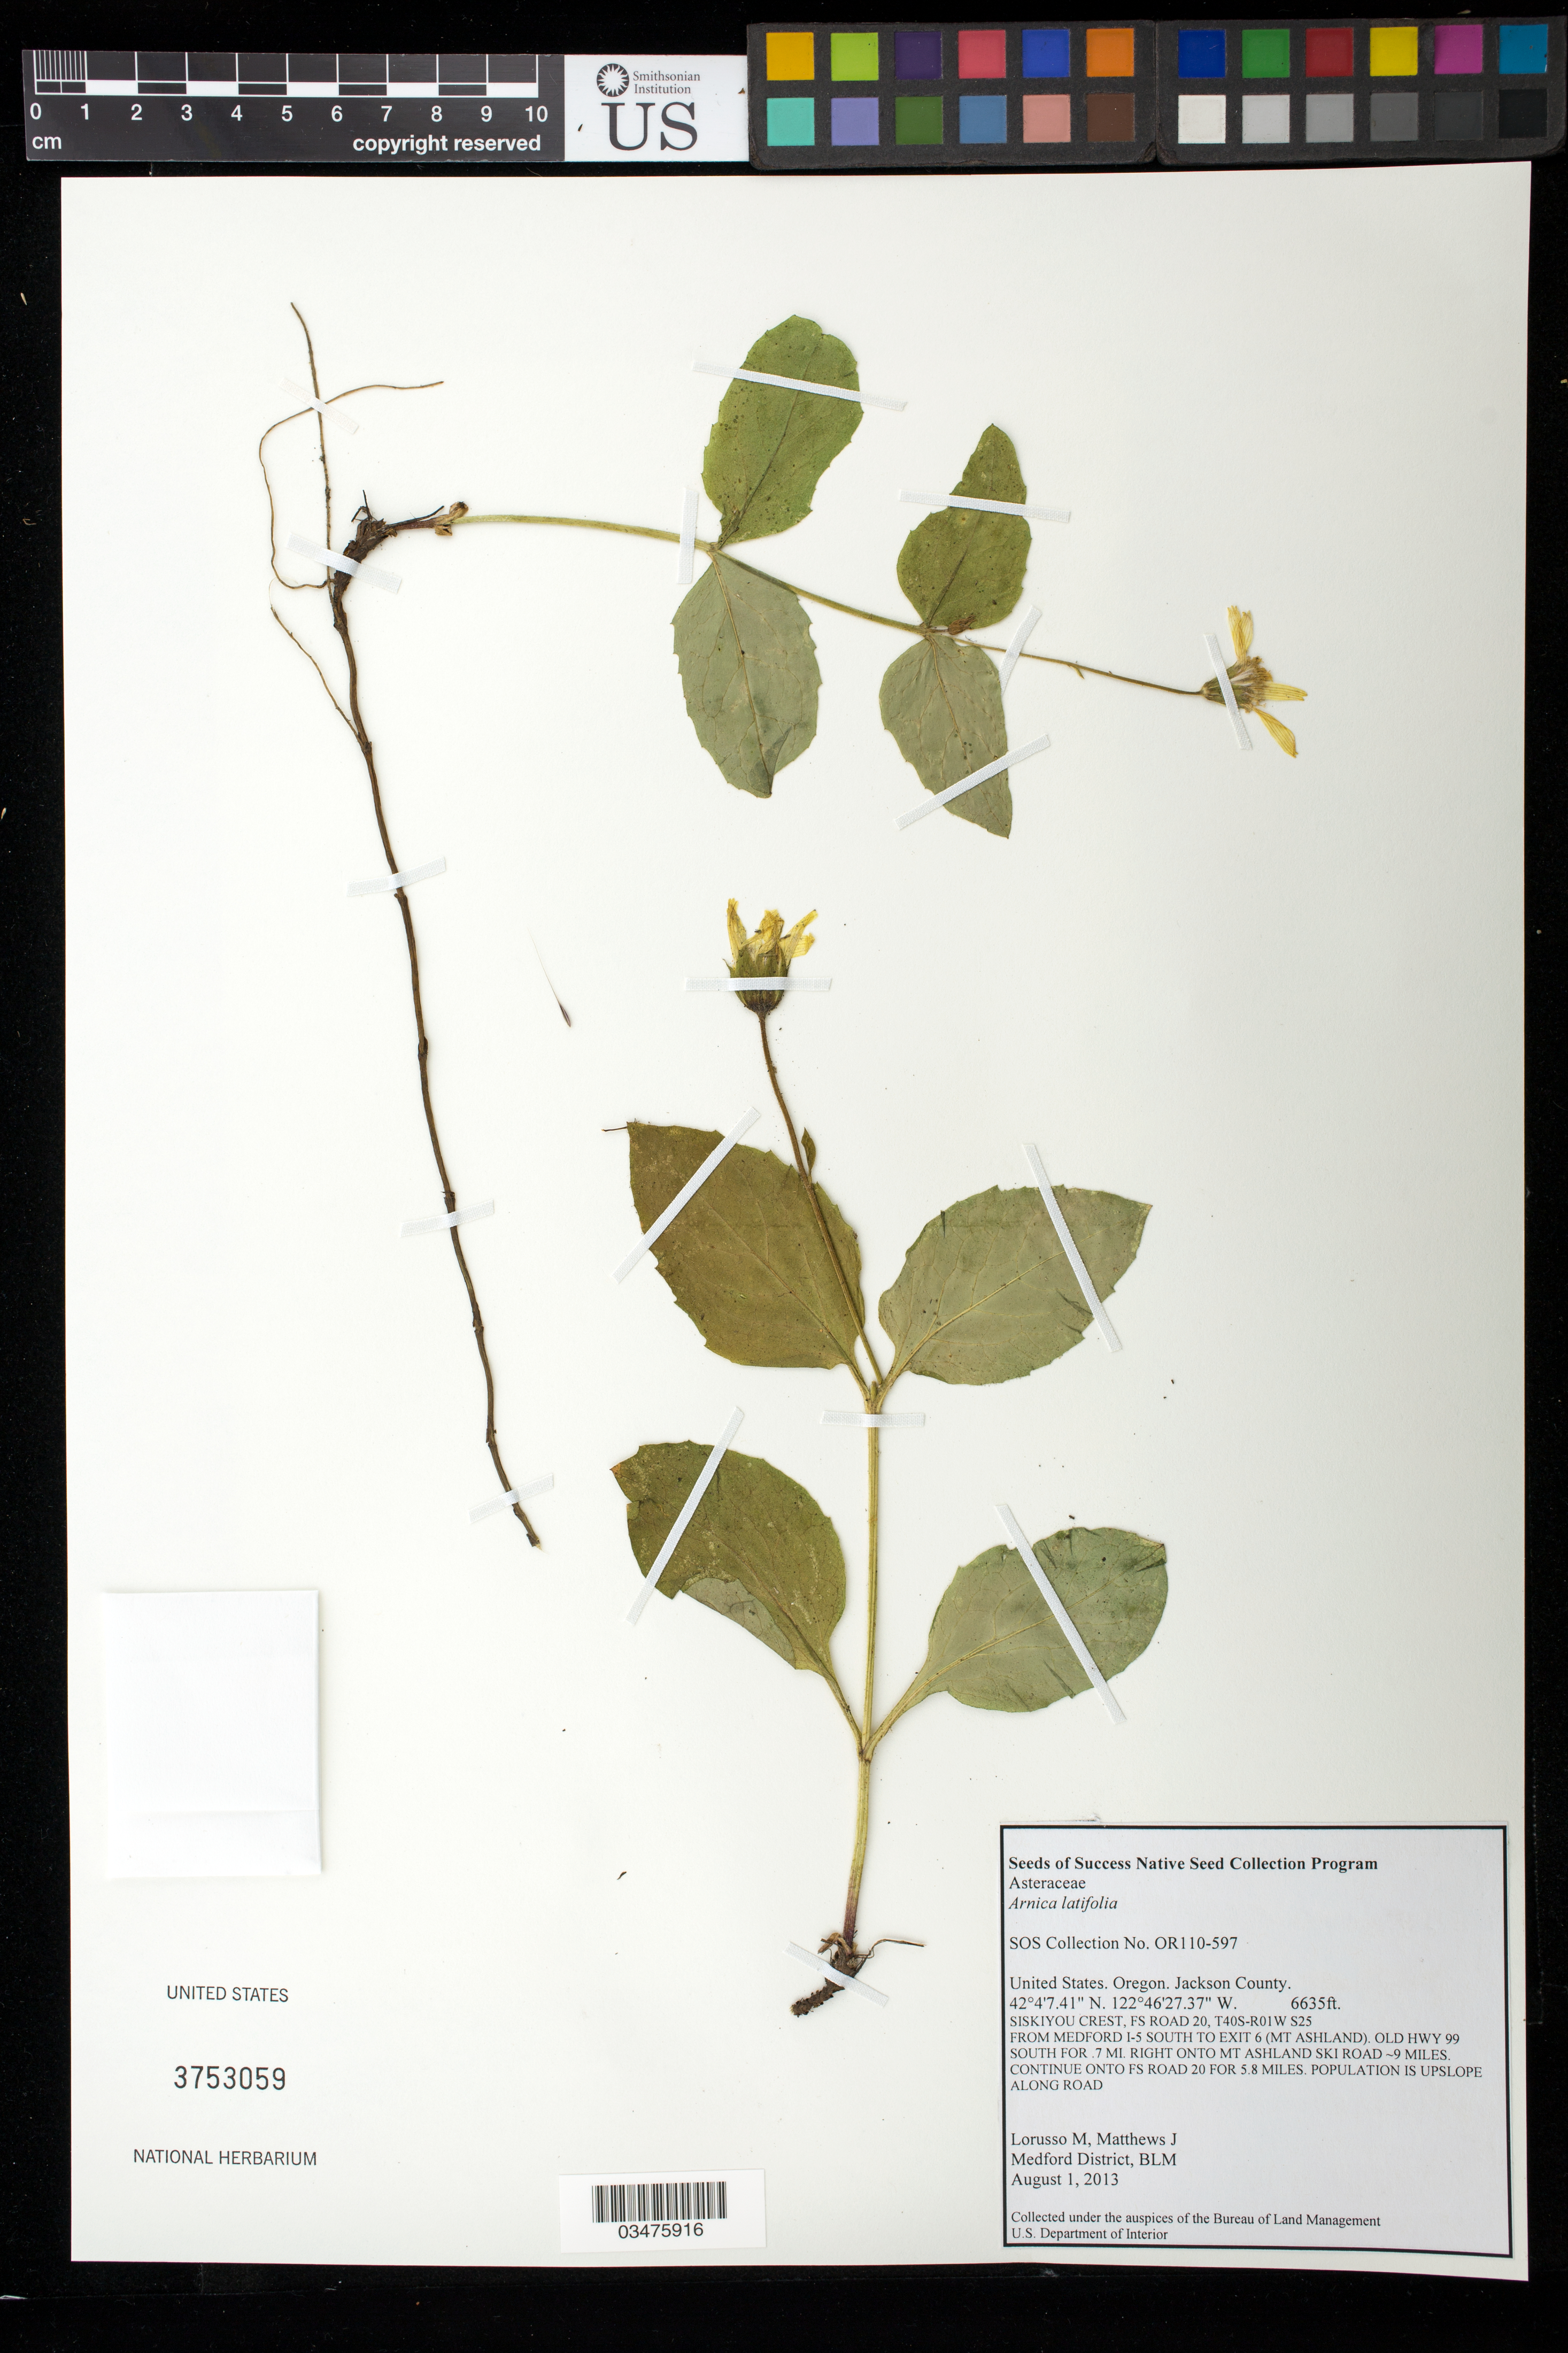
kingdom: Plantae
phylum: Tracheophyta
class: Magnoliopsida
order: Asterales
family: Asteraceae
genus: Arnica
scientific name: Arnica latifolia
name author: Bong.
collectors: M. Lorusso & J. Matthews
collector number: OR110-597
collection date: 2013-08-01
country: United States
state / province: Oregon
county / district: Jackson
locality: Siskiyou Crest, FS Road 20 for 5.8 mi.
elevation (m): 2022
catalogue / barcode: US 3753059